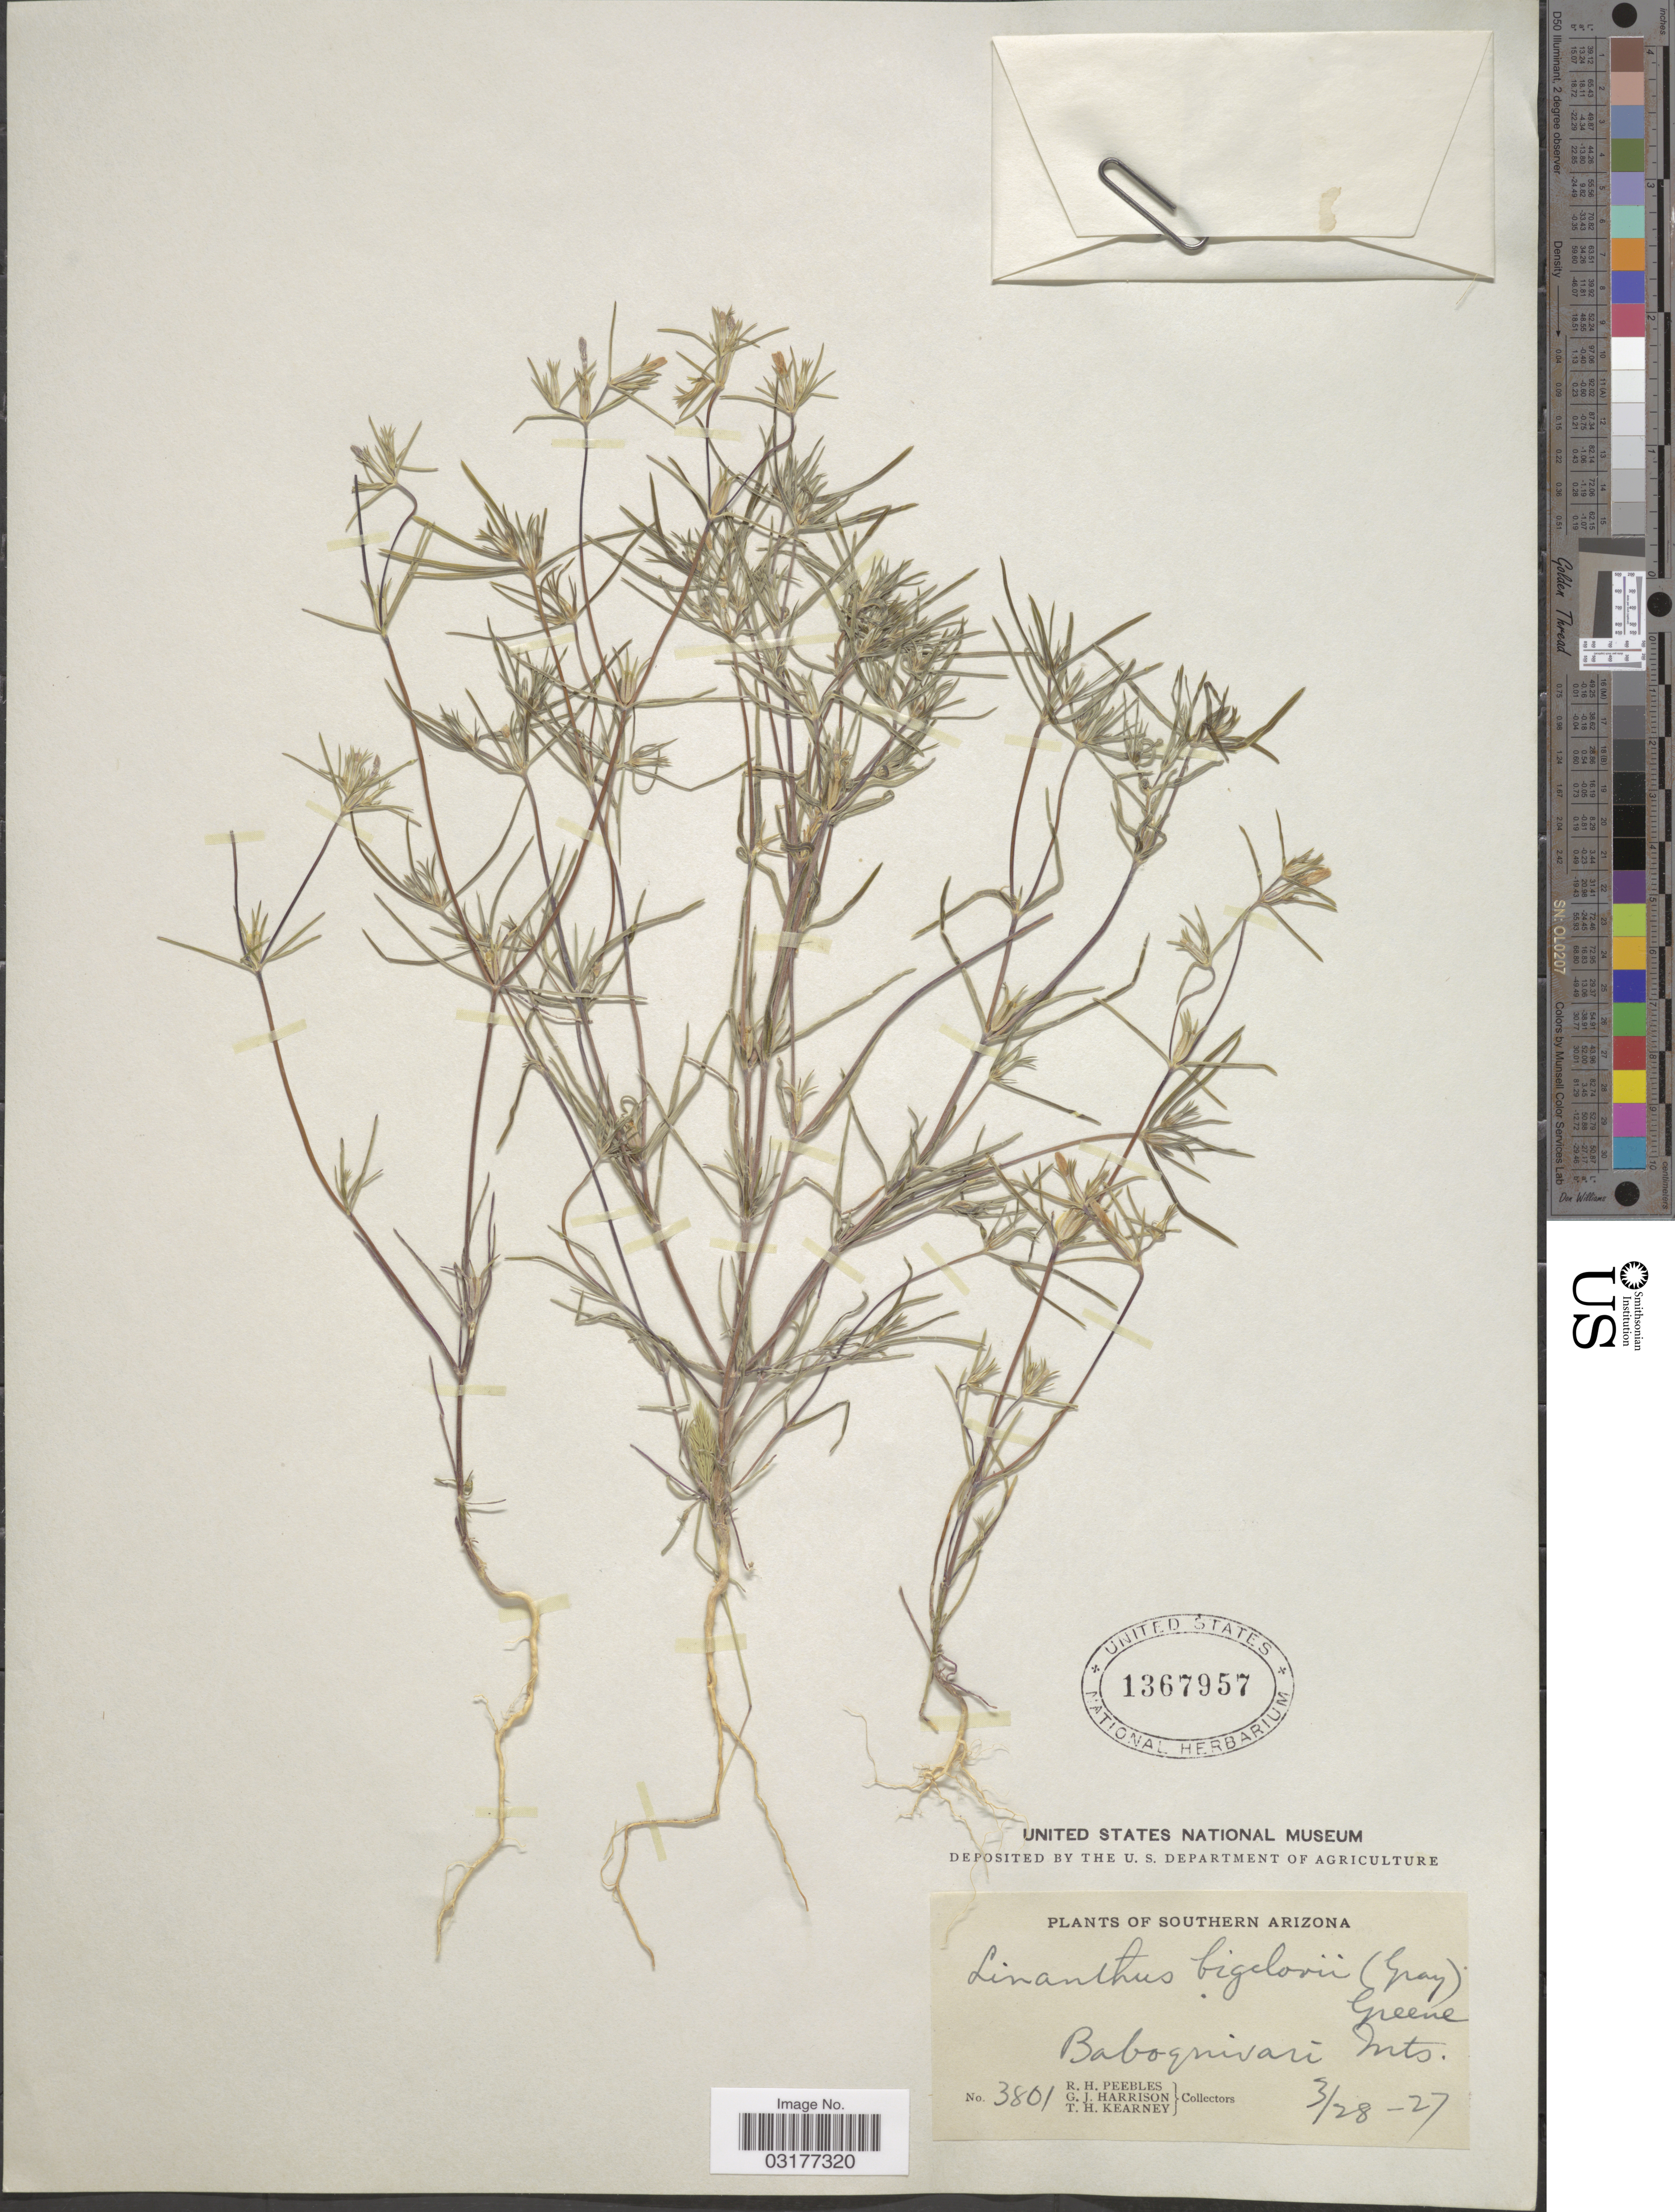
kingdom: Plantae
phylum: Tracheophyta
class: Magnoliopsida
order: Ericales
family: Polemoniaceae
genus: Linanthus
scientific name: Linanthus bigelovii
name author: (A. Gray) Greene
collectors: R. H. Peebles, G. J. Harrison & T. H. Kearney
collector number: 3801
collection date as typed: Transcribed d/m/y: 28/3/27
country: United States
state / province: Arizona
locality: Southern Arizona. Baboquivari Mts.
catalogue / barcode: US 1367957